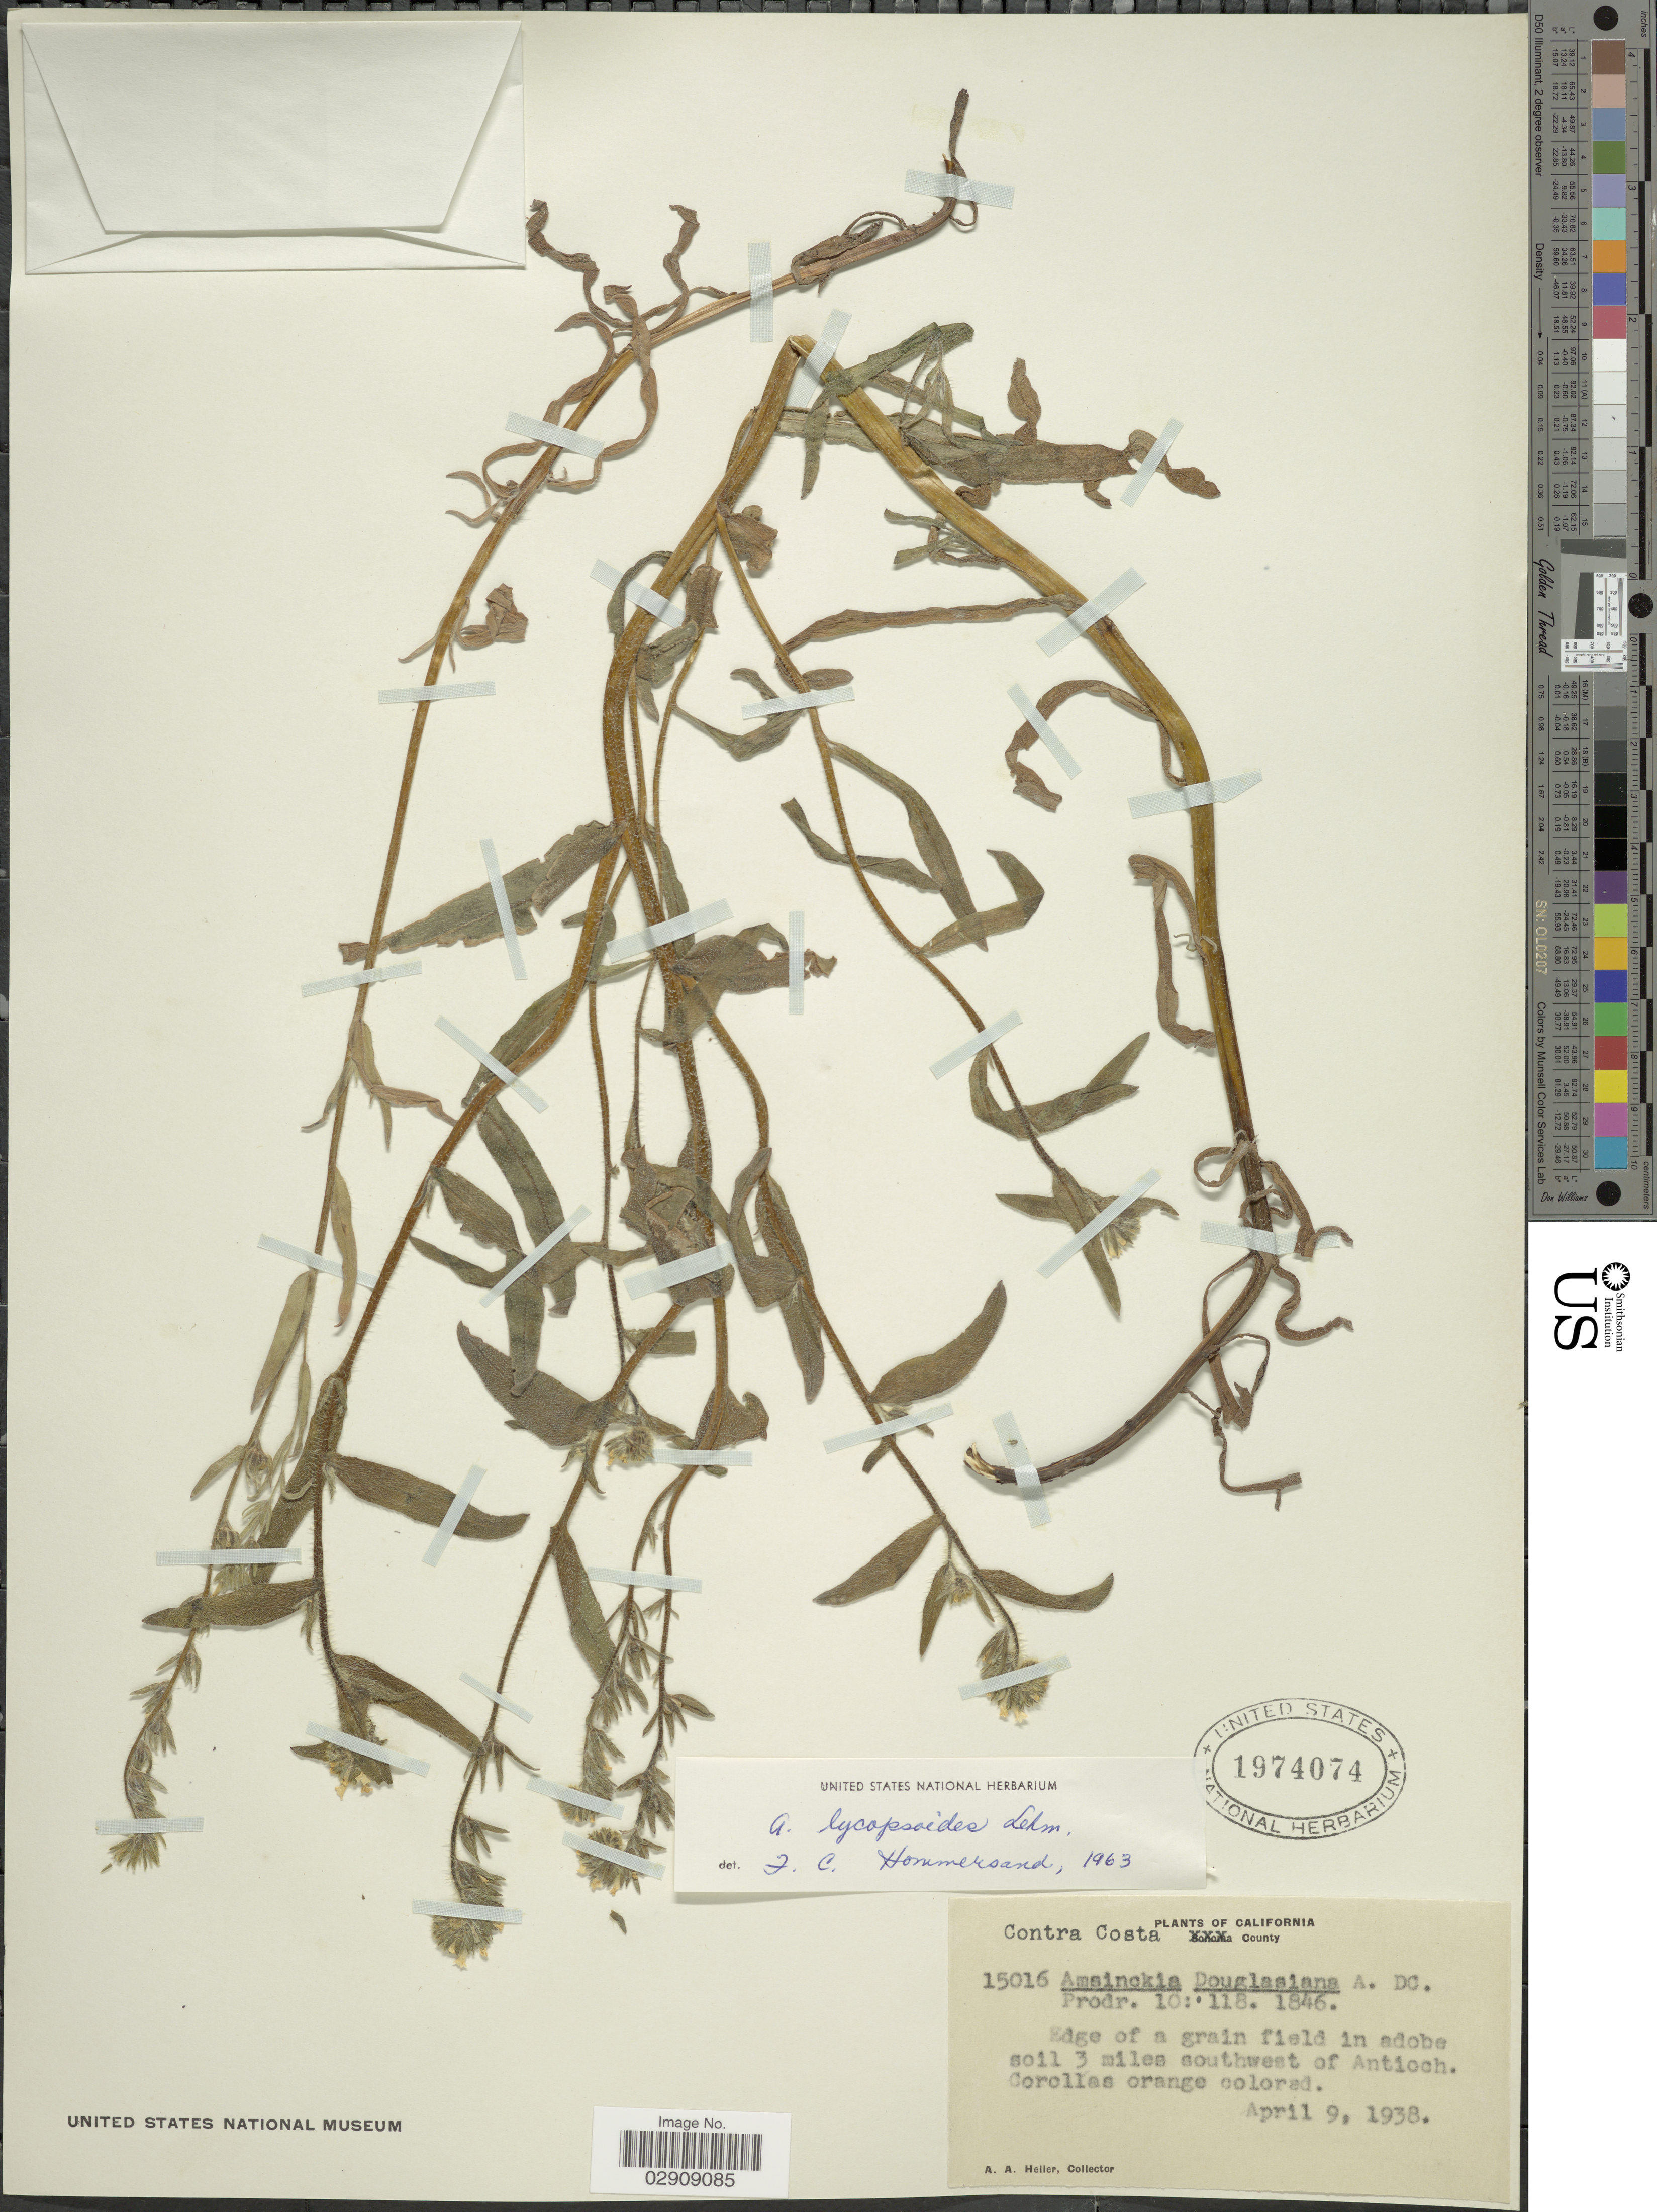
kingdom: Plantae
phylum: Tracheophyta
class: Magnoliopsida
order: Boraginales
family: Boraginaceae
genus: Amsinckia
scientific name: Amsinckia lycopsoides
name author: Lehm.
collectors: A. A. Heller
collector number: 15016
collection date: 1938-04-09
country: United States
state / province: California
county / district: Contra Costa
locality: Contra Costa County. 3 miles southwest of Antioch.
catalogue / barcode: US 1974074